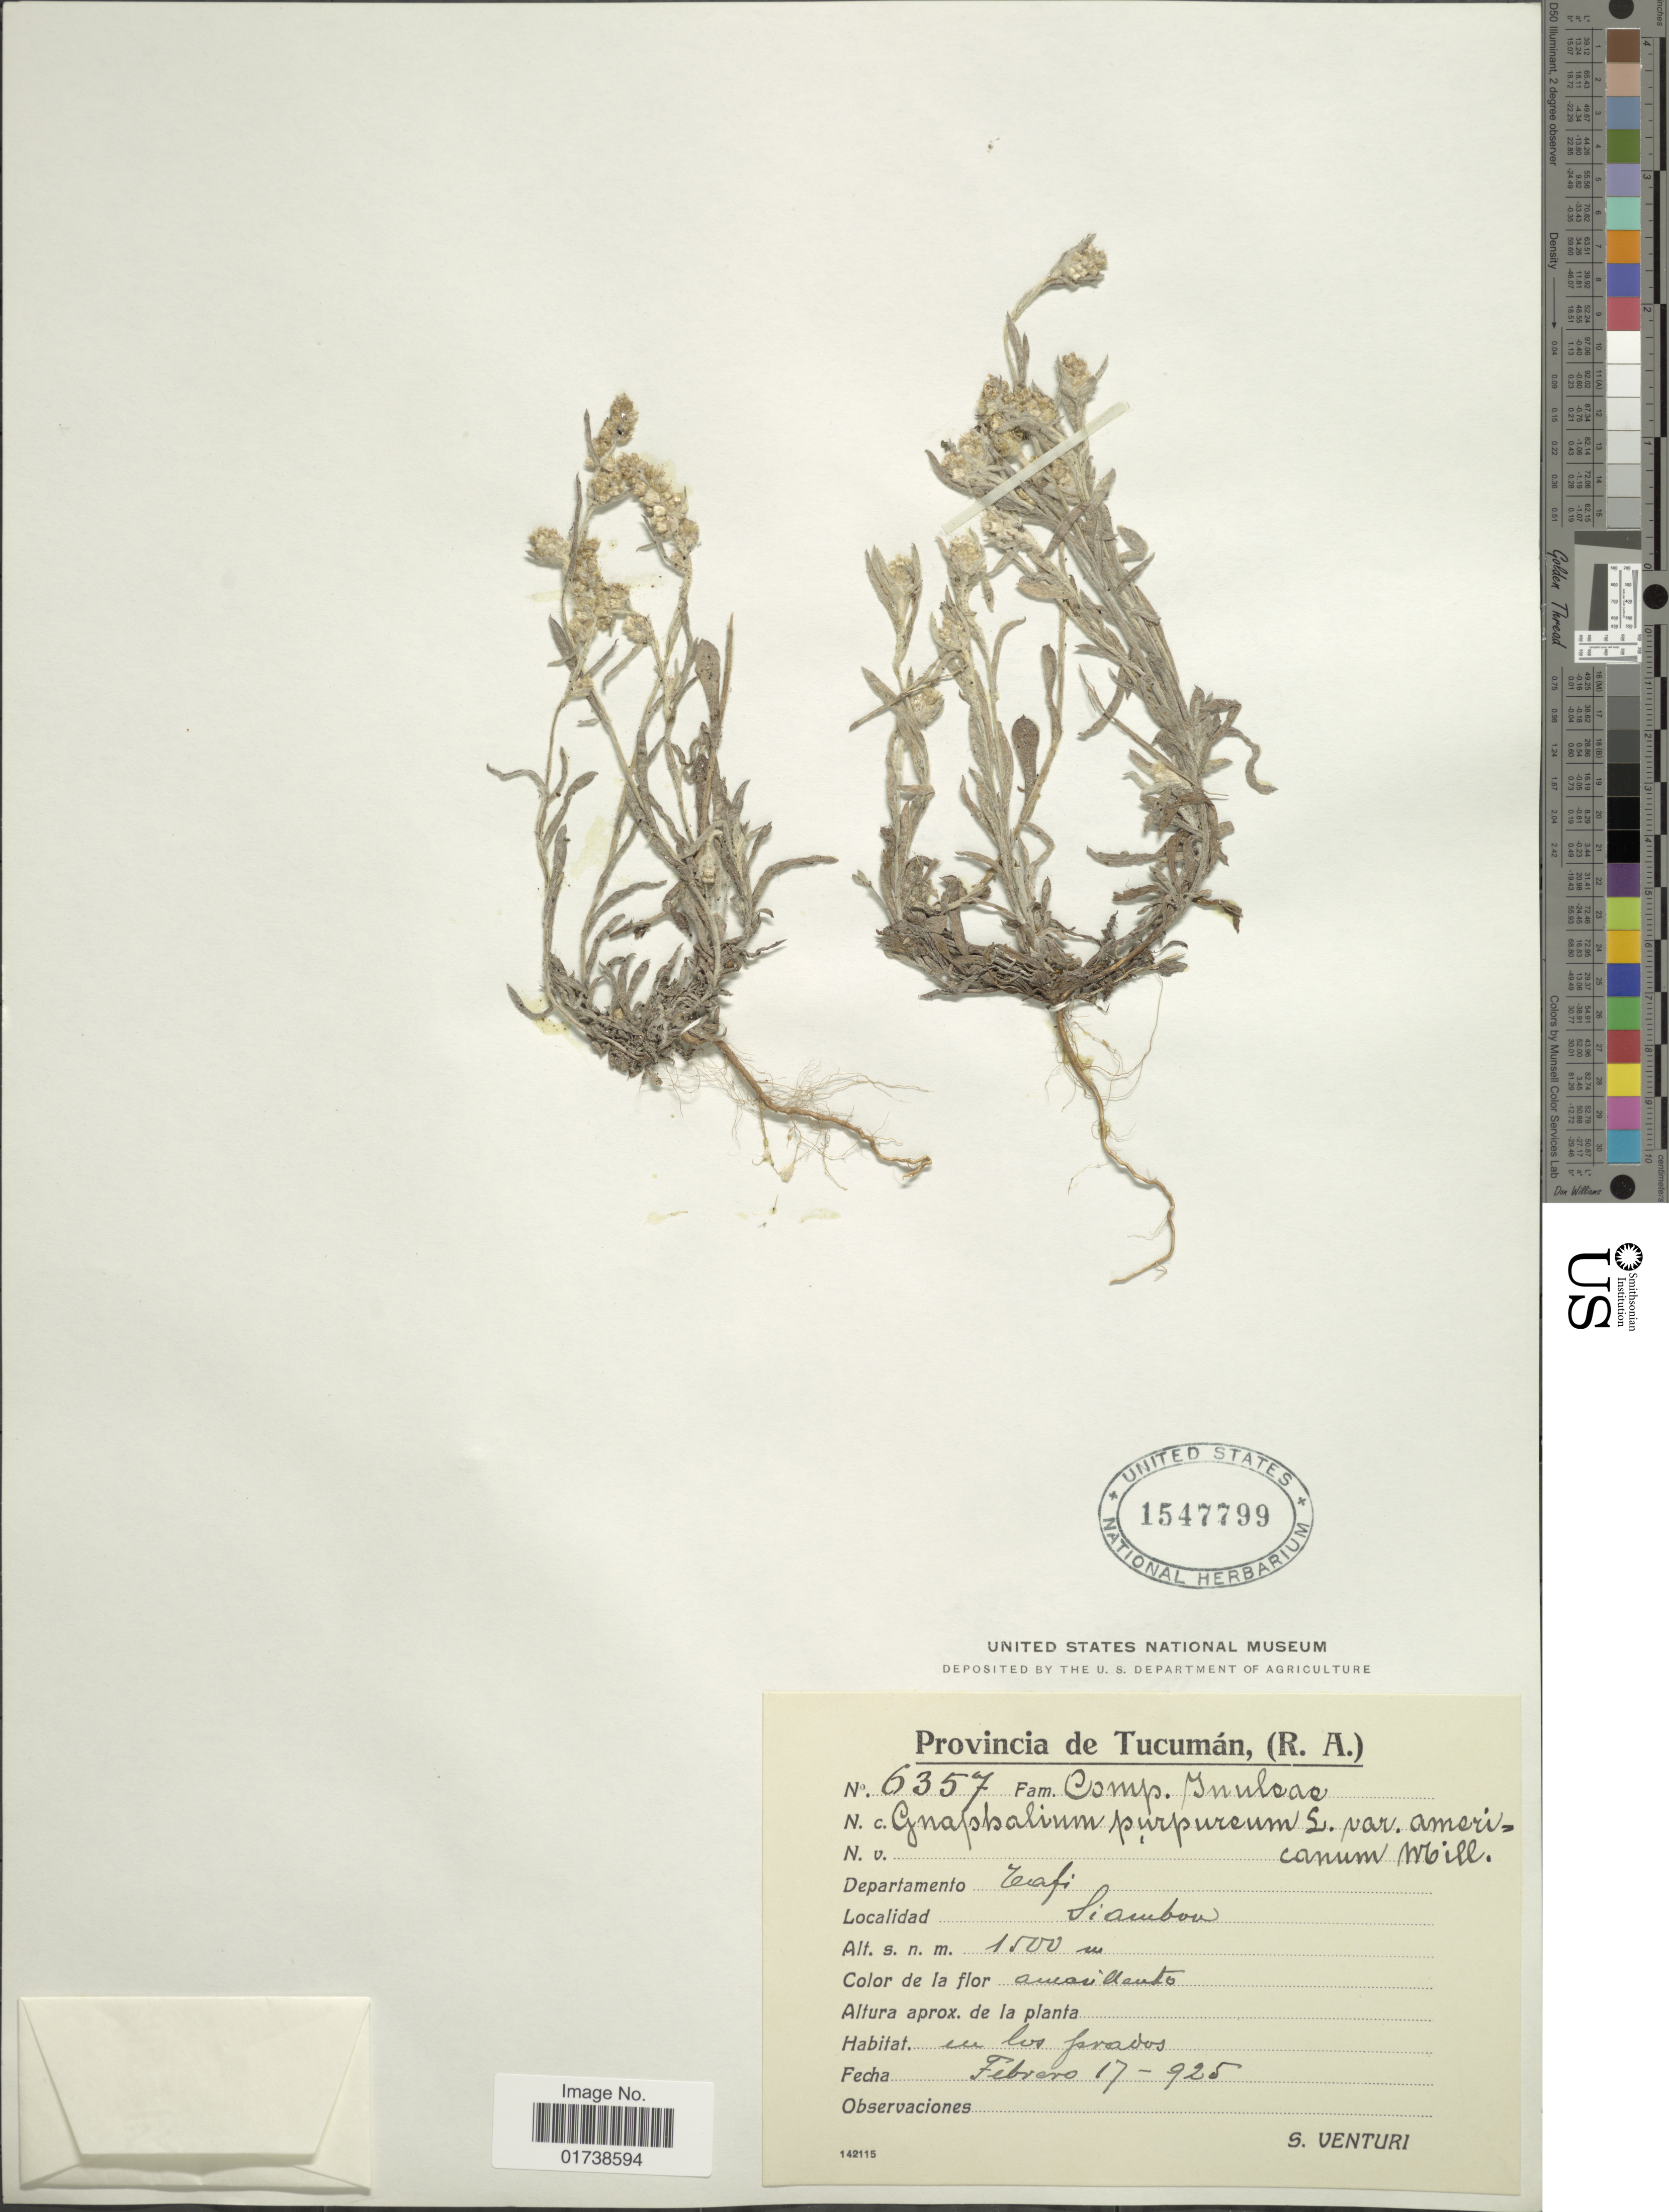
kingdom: Plantae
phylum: Tracheophyta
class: Magnoliopsida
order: Asterales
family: Asteraceae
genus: Gamochaeta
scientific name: Gamochaeta purpurea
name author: (L.) Cabrera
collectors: S. Venturi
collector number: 6357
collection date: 1925-02-17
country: Argentina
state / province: Tucumán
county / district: Tafí Viejo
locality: Siambón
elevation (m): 1500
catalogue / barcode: US 1547799